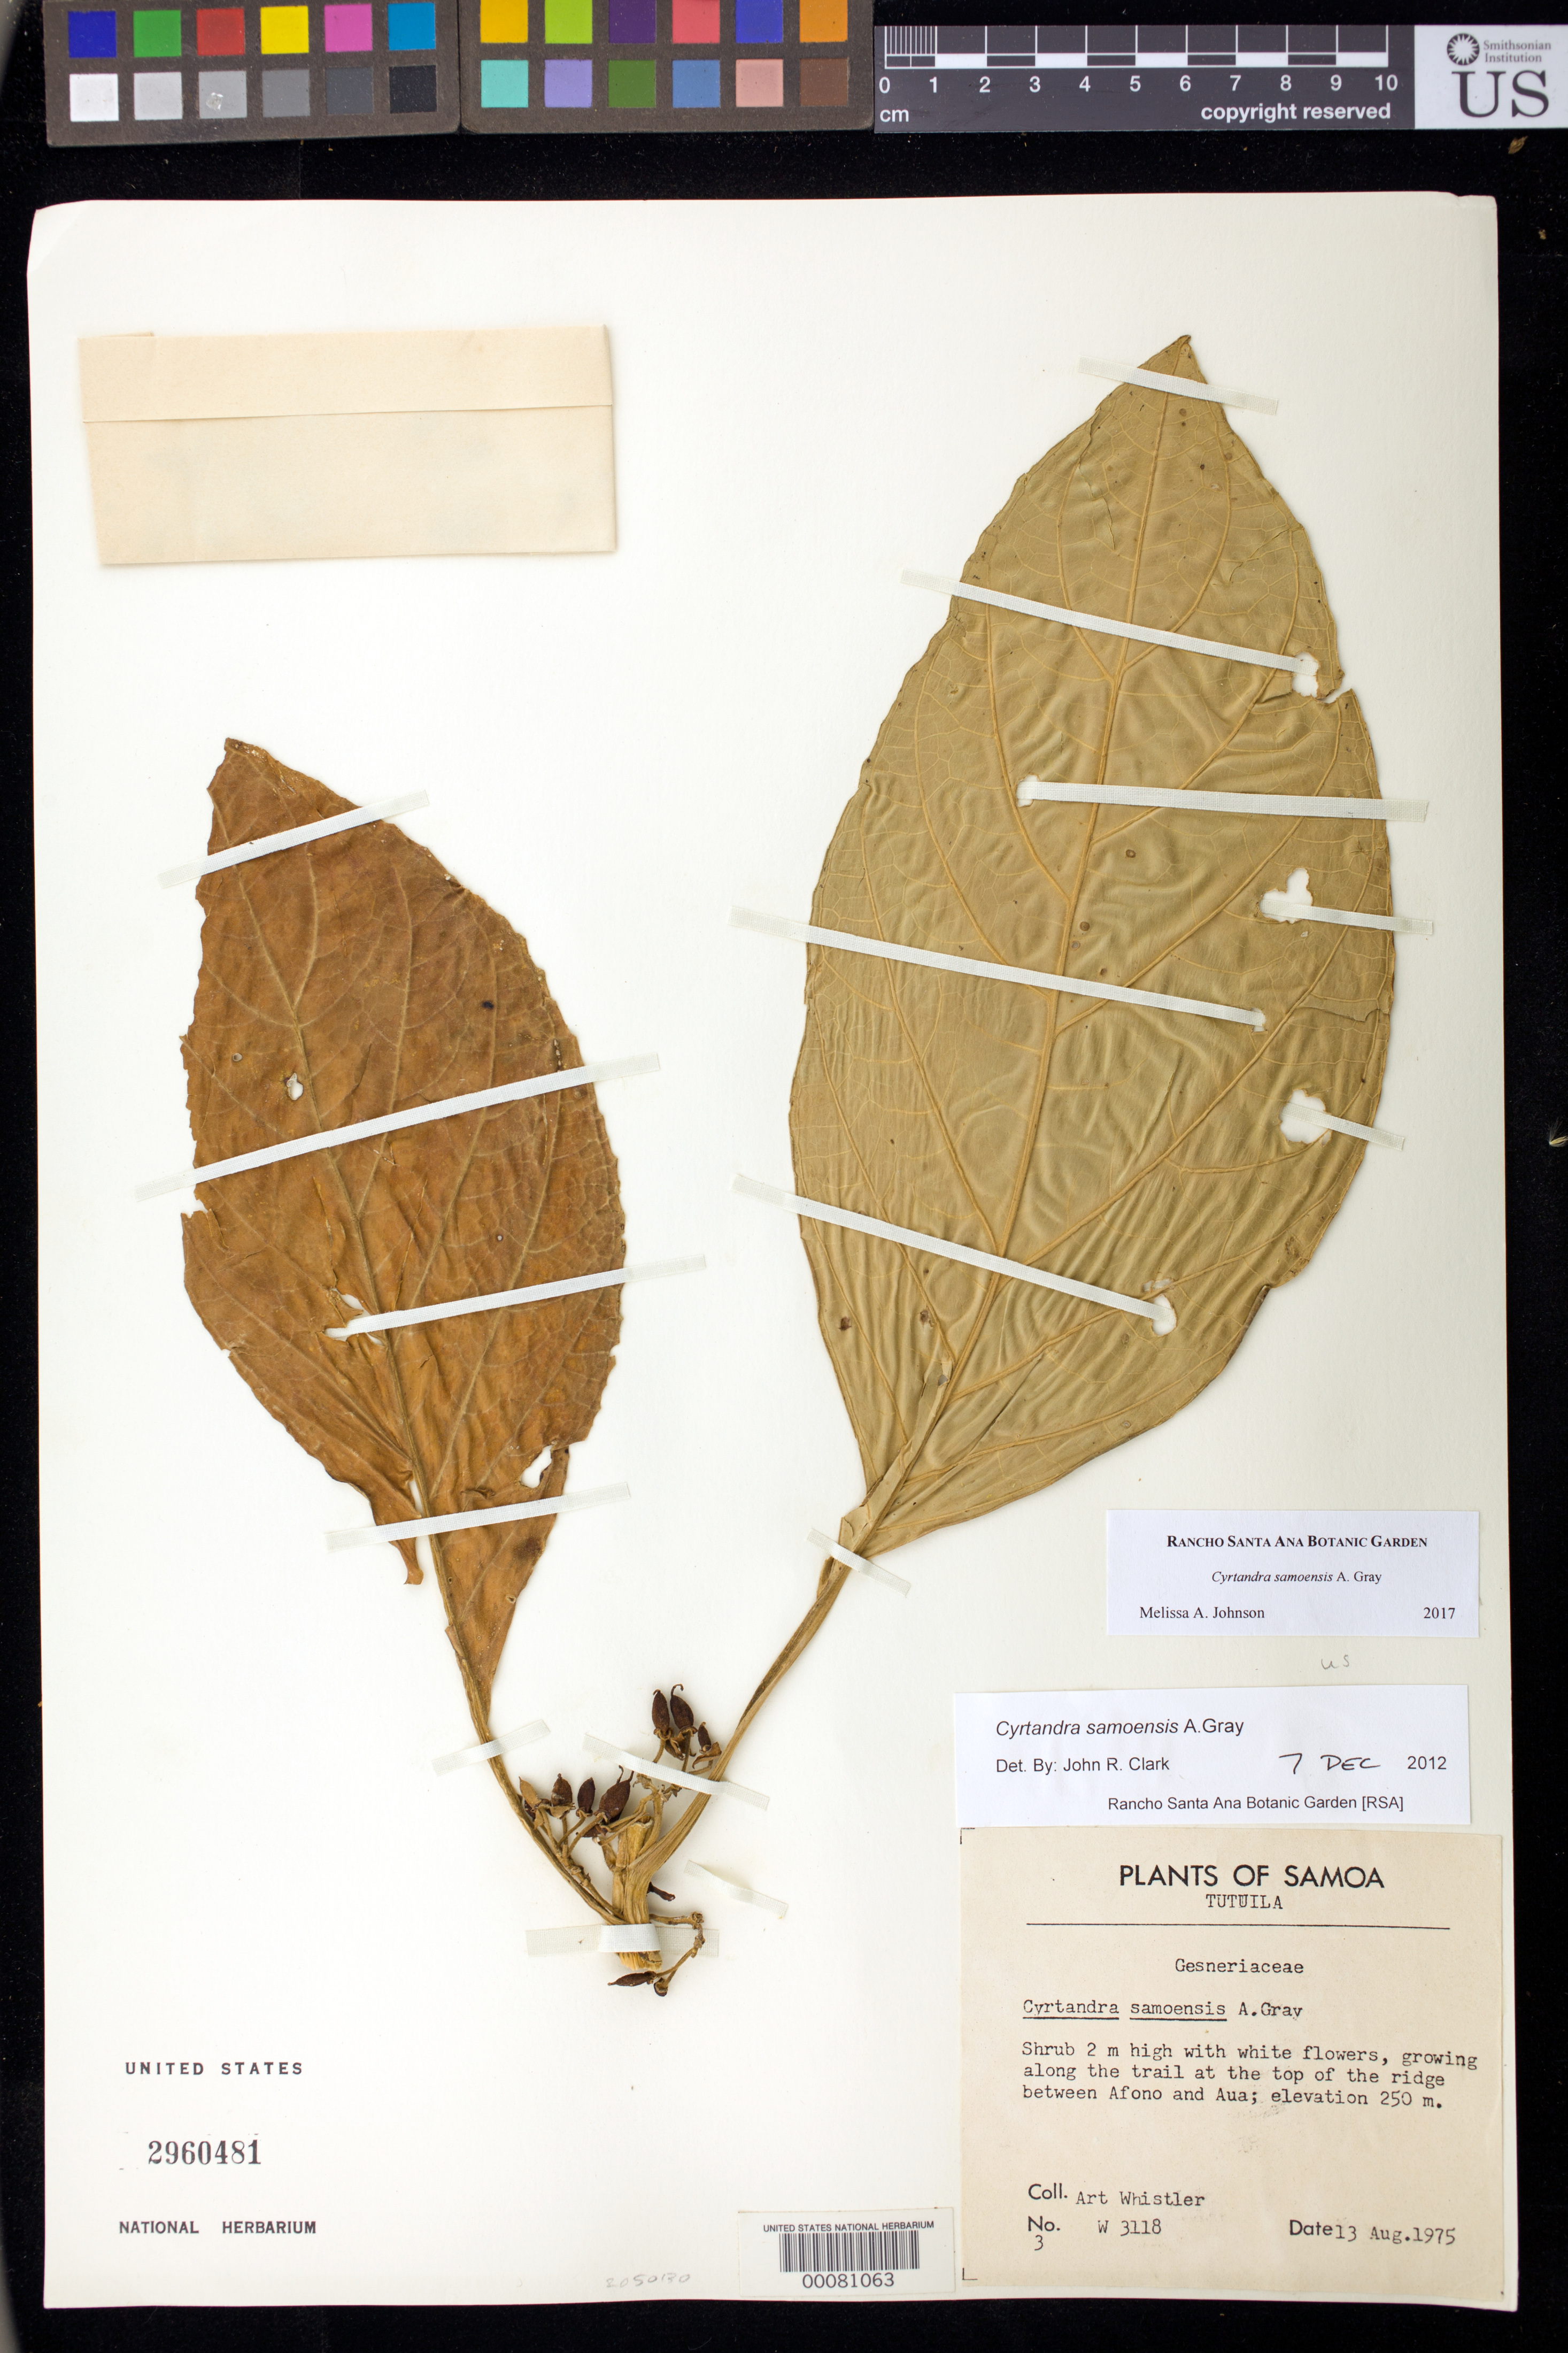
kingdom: Plantae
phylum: Tracheophyta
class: Magnoliopsida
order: Lamiales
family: Gesneriaceae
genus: Cyrtandra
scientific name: Cyrtandra samoensis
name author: A. Gray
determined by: Johnson, Melissa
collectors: A. Whistler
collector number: W 3118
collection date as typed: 13 Aug 1975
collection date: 1975-08-13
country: American Samoa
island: Tutua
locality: Tutuila i., Between afono and aua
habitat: Growing along the trail at the top of the ridge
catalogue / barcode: US 2960481